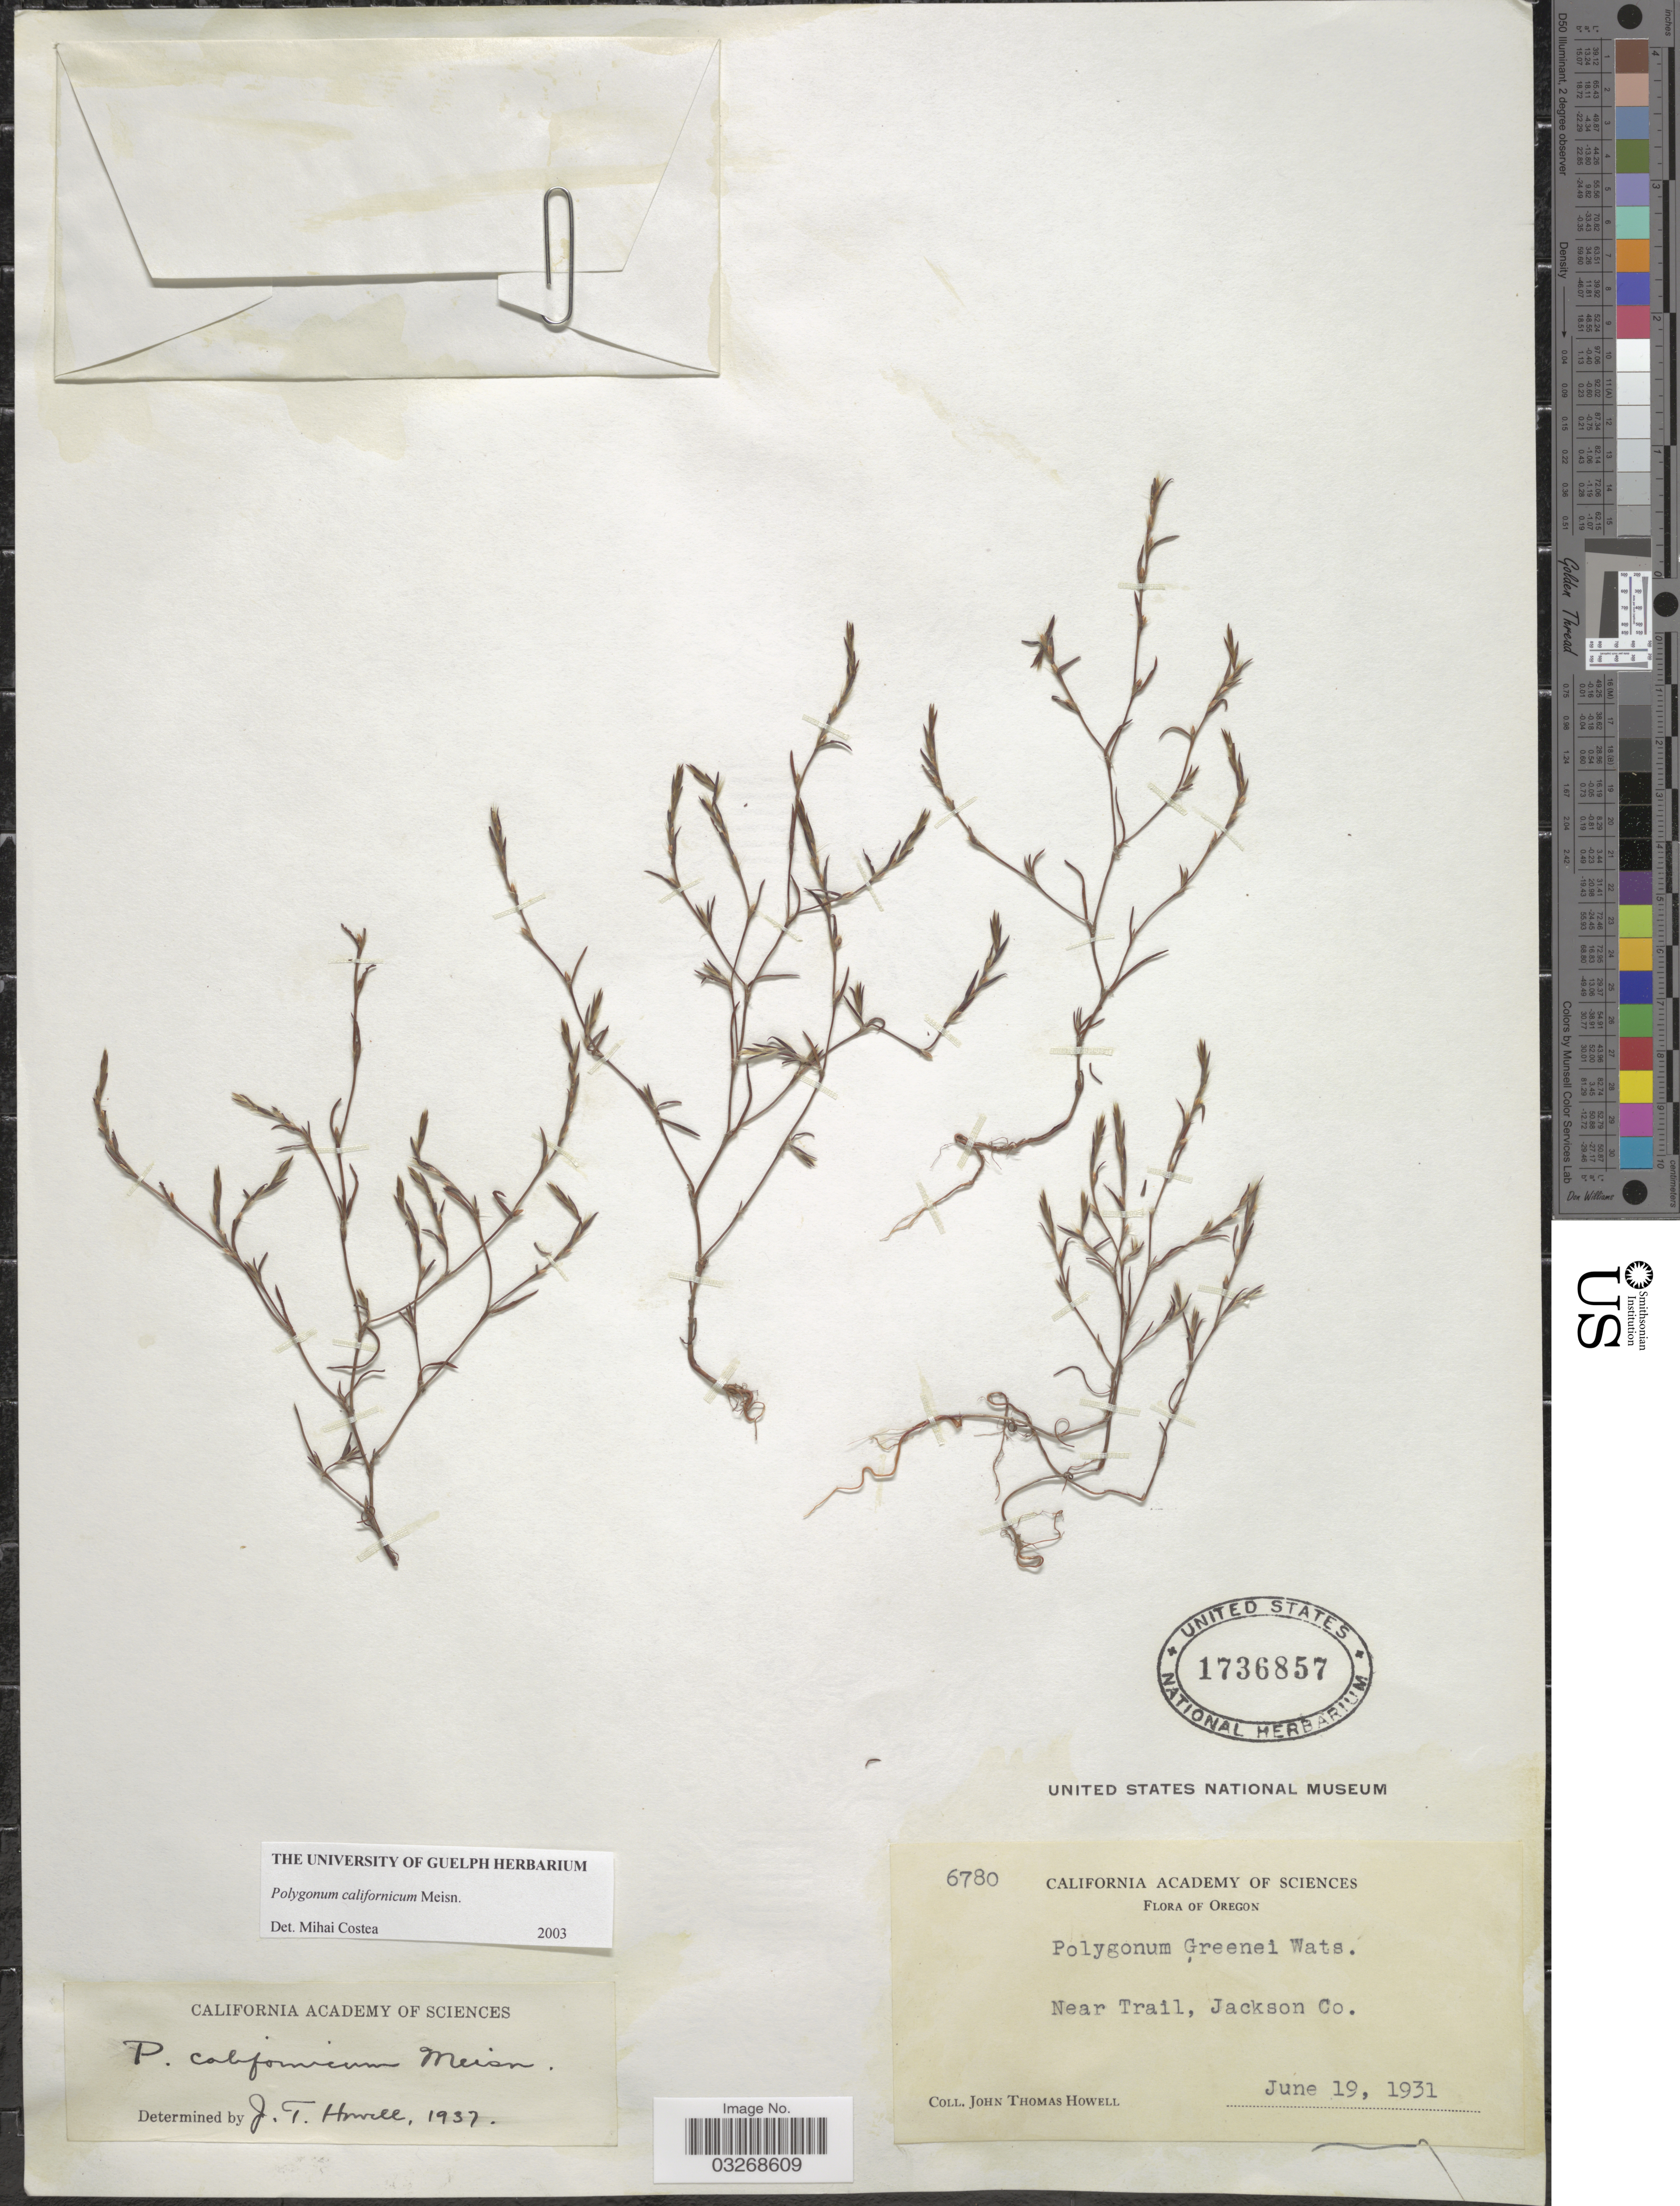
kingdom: Plantae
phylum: Tracheophyta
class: Magnoliopsida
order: Caryophyllales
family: Polygonaceae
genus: Polygonum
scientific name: Polygonum californicum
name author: Meisn.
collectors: J. T. Howell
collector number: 6780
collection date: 1931-06-19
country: United States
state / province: Oregon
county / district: Jackson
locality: Near Trail, Jackson Co.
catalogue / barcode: US 1736857